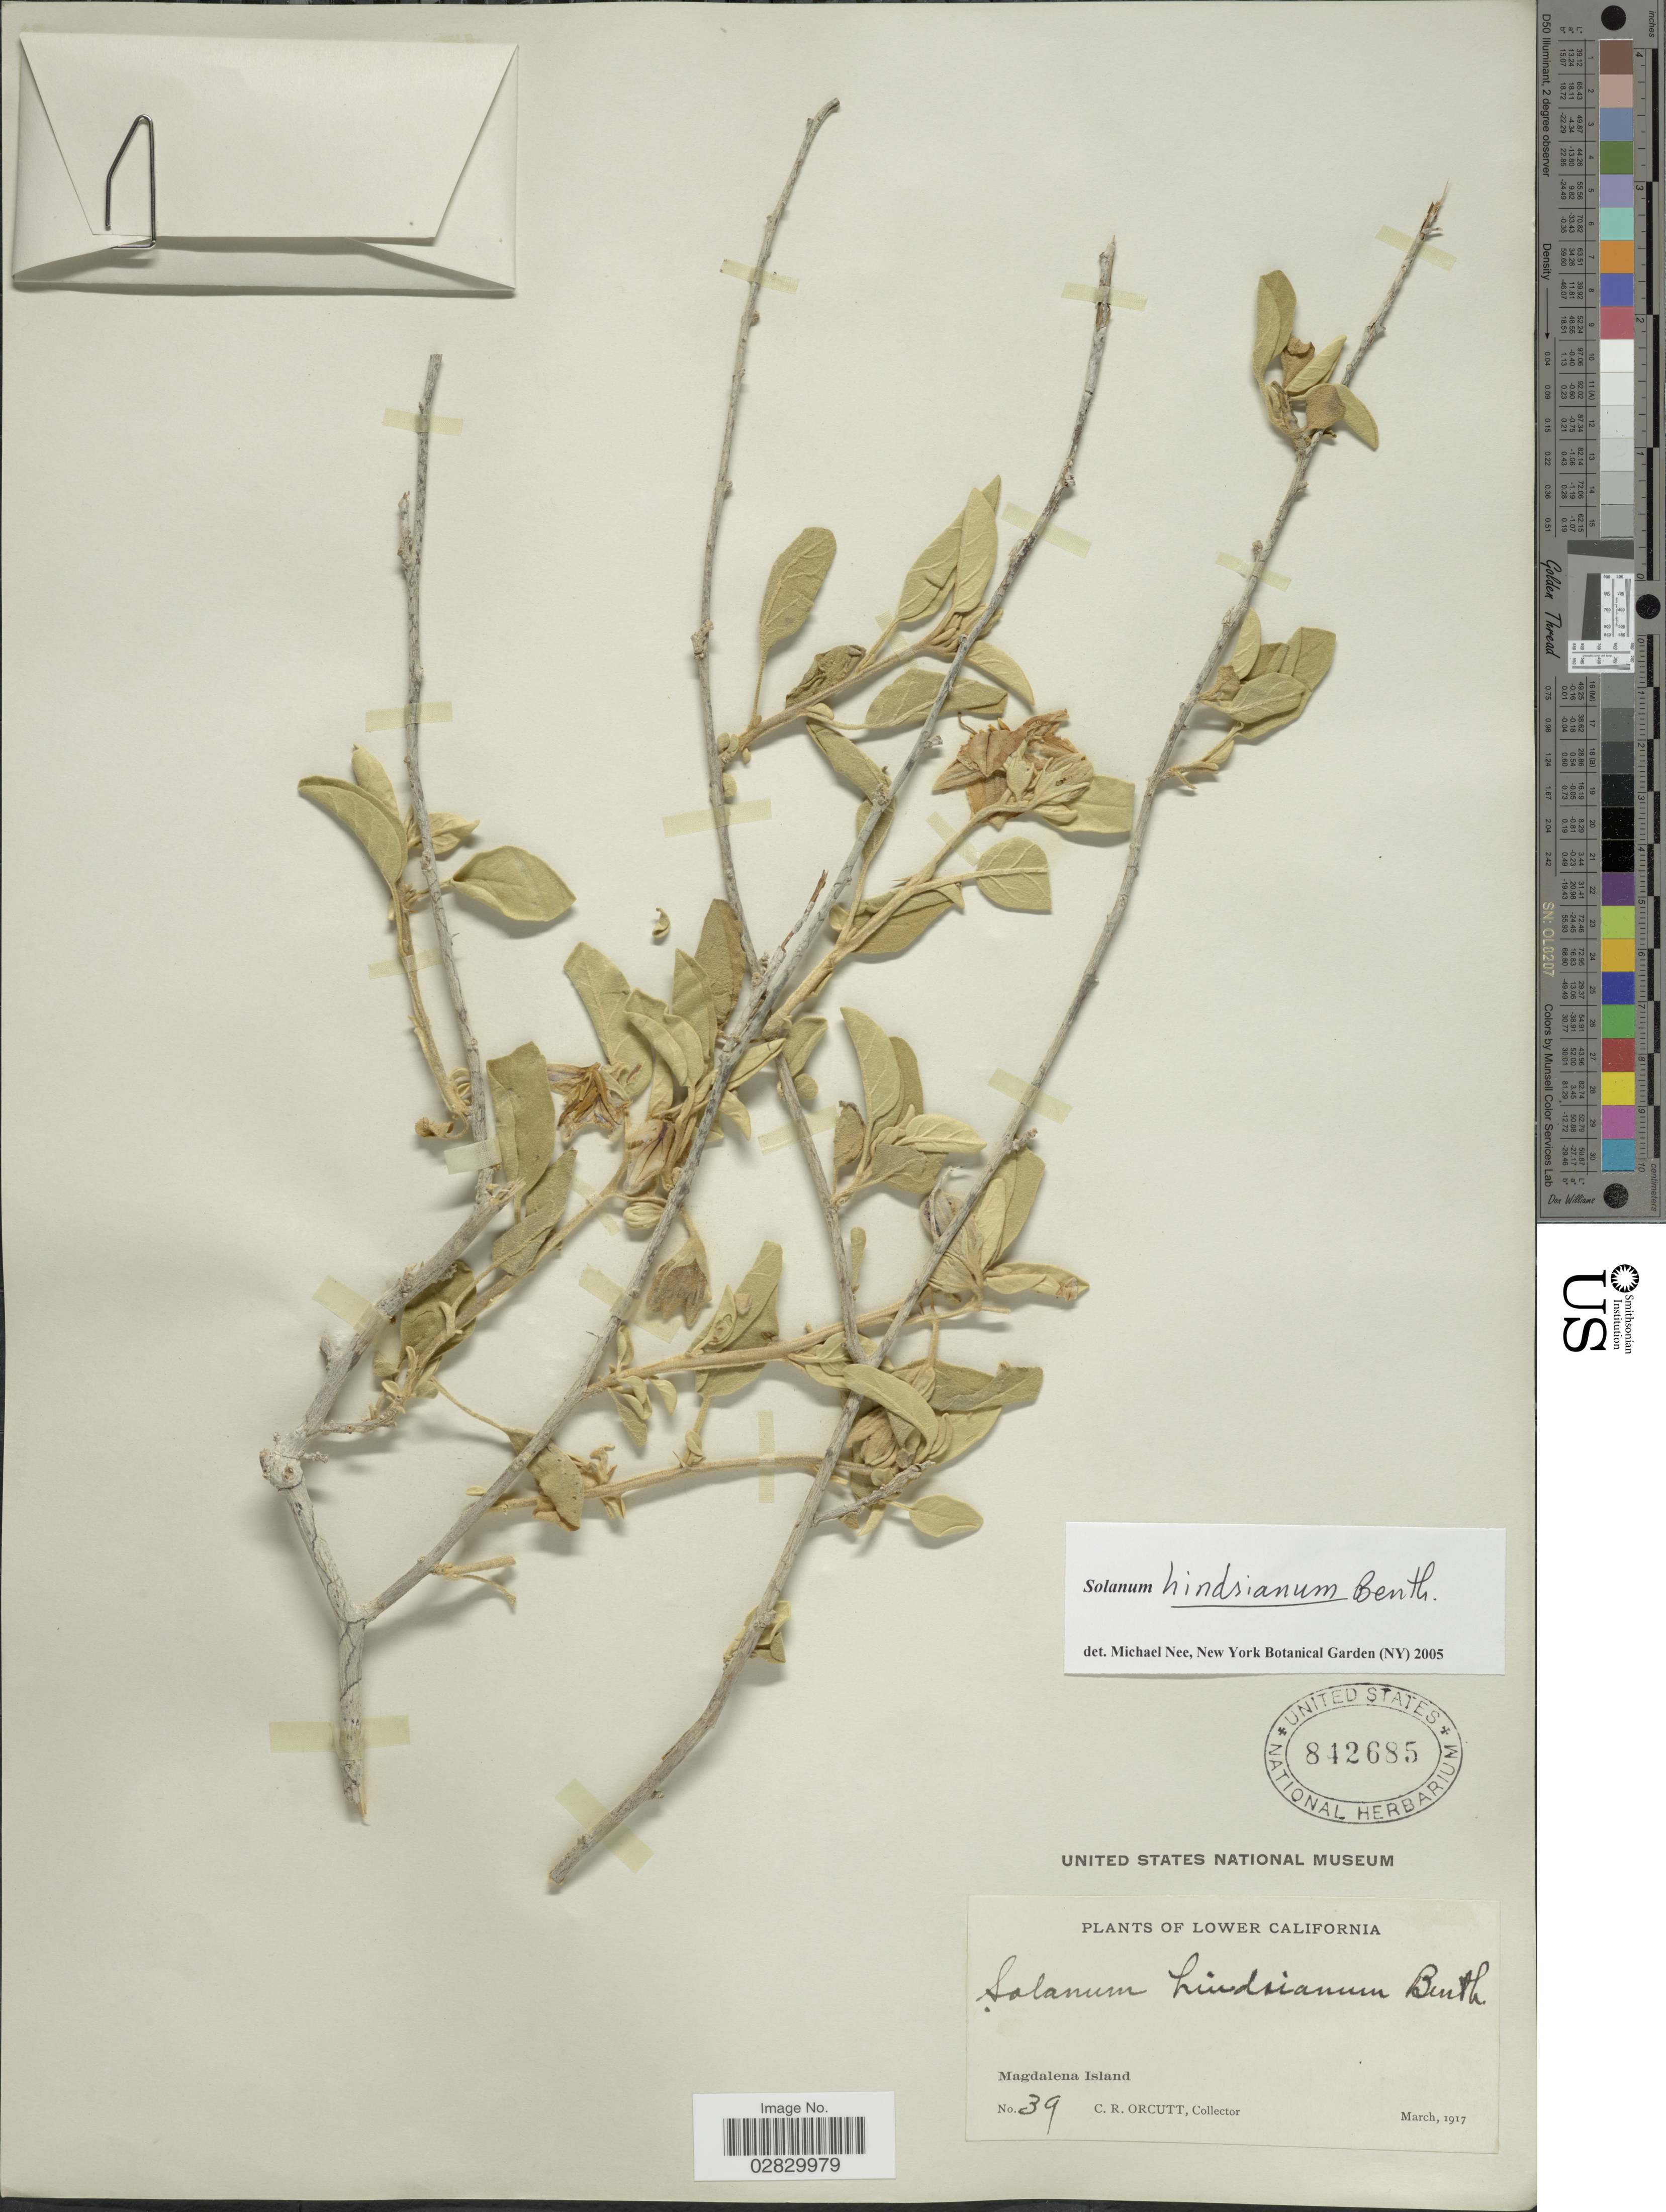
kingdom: Plantae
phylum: Tracheophyta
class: Magnoliopsida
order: Solanales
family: Solanaceae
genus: Solanum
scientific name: Solanum hindsianum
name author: Benth.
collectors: C. R. Orcutt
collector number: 39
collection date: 1917-03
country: Mexico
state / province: Baja California Sur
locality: Lower California, Magdalena Island.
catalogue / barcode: US 842685